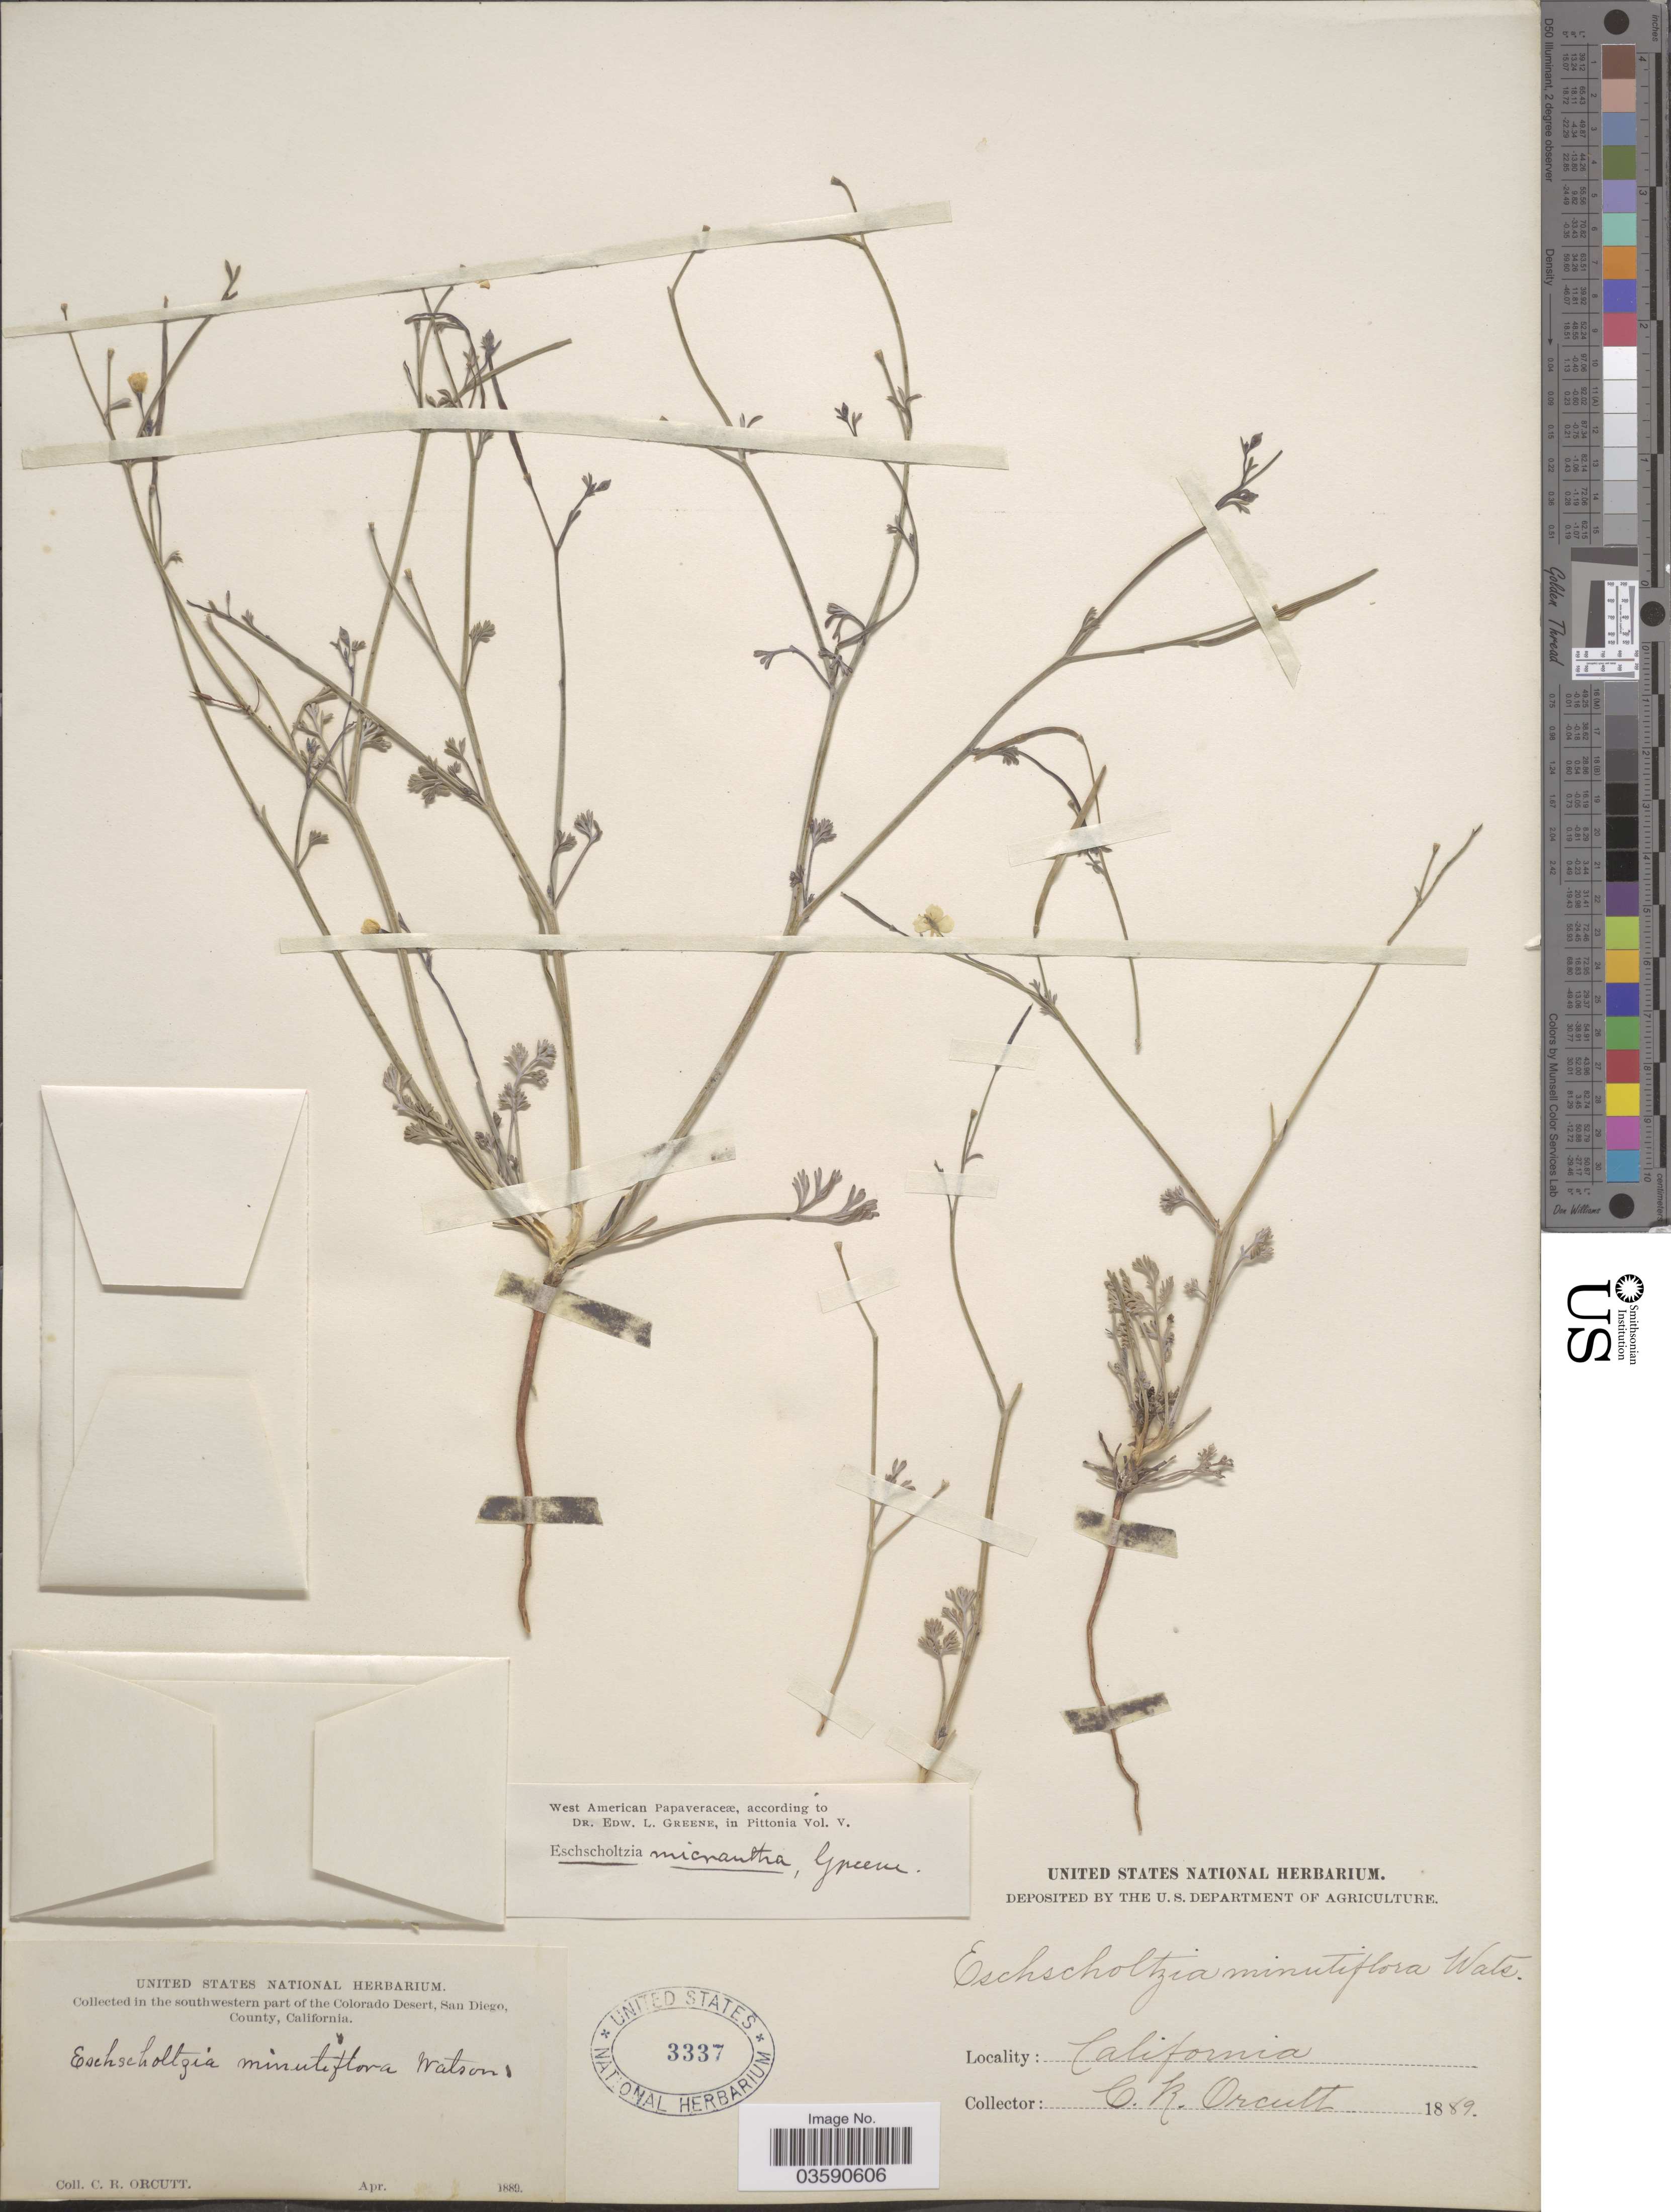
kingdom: Plantae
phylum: Tracheophyta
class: Magnoliopsida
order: Ranunculales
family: Papaveraceae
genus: Eschscholzia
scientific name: Eschscholzia micrantha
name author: Greene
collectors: C. R. Orcutt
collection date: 1889-04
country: United States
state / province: California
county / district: San Diego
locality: In the southwestern part of the Colorado Desert, San Diego County.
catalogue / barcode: US 3337